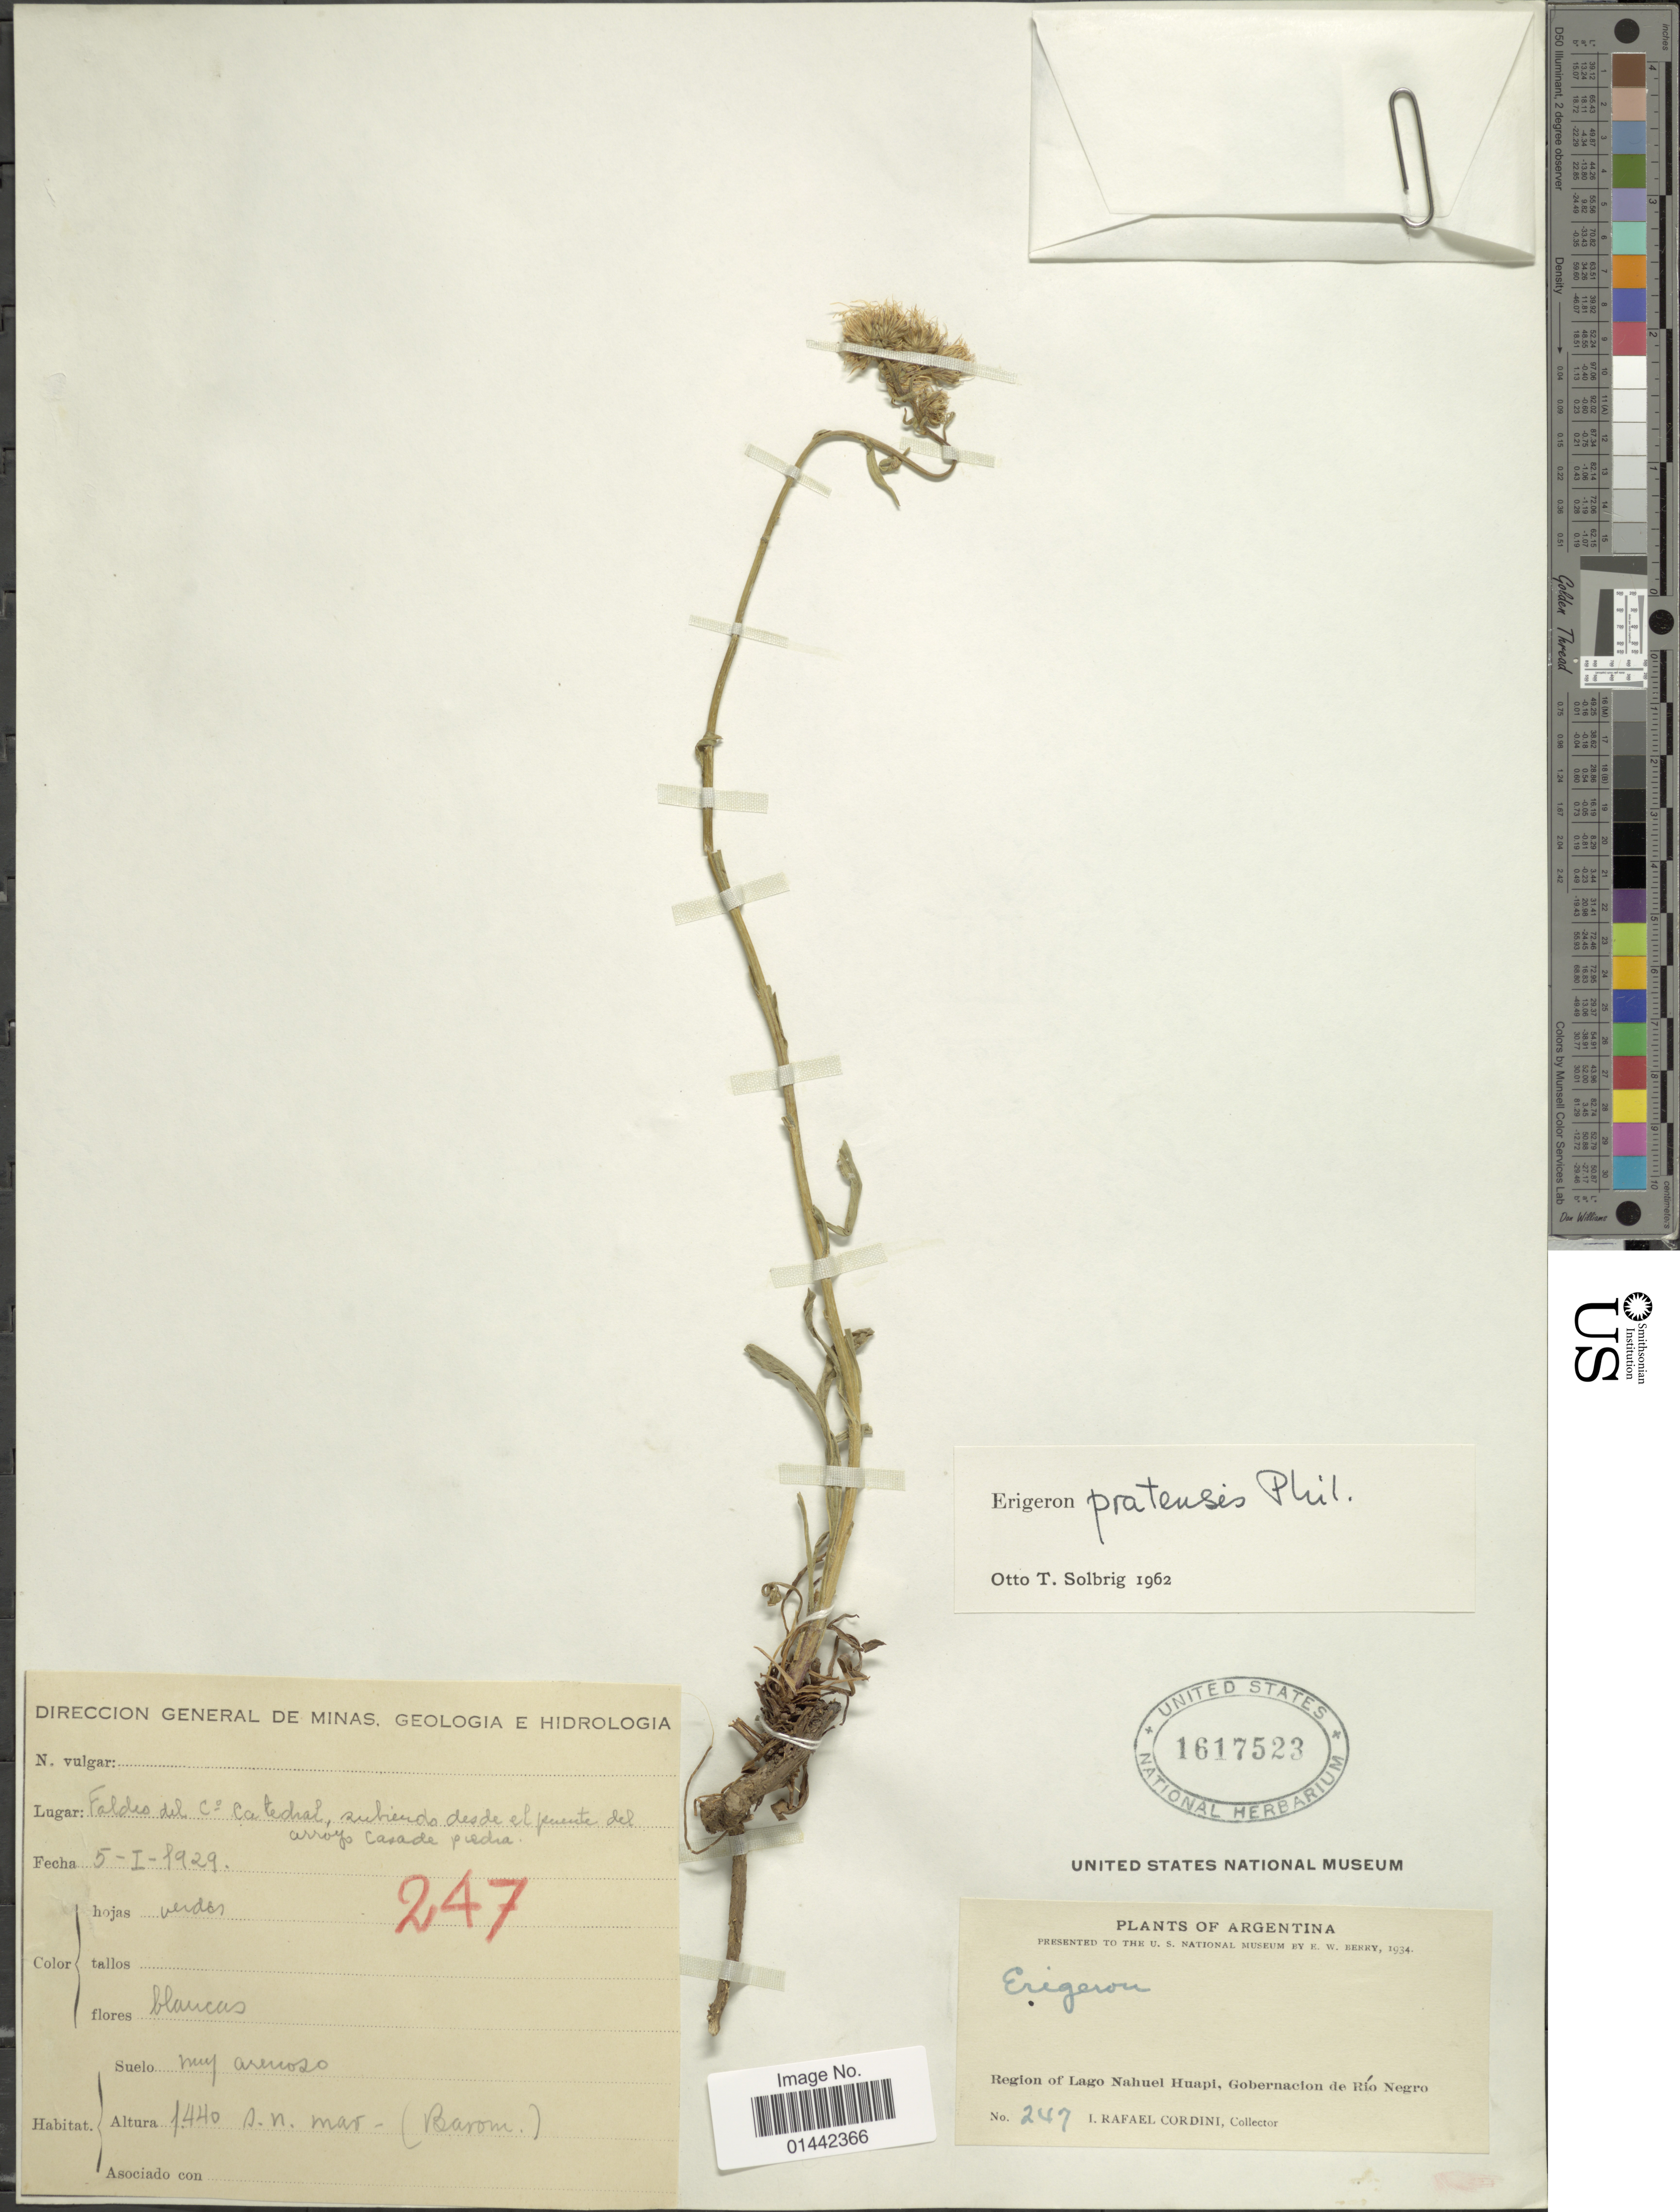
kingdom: Plantae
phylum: Tracheophyta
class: Magnoliopsida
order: Asterales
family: Asteraceae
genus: Erigeron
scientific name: Erigeron pratensis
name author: Phil.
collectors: I. Cordini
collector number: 247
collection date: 1929-01-05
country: Argentina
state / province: Rio Negro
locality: Region of Lago Nahuel Huapi, Gobernacion de Río Negro, Faldeo de Co. Cathedral.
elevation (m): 1440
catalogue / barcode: US 1617523